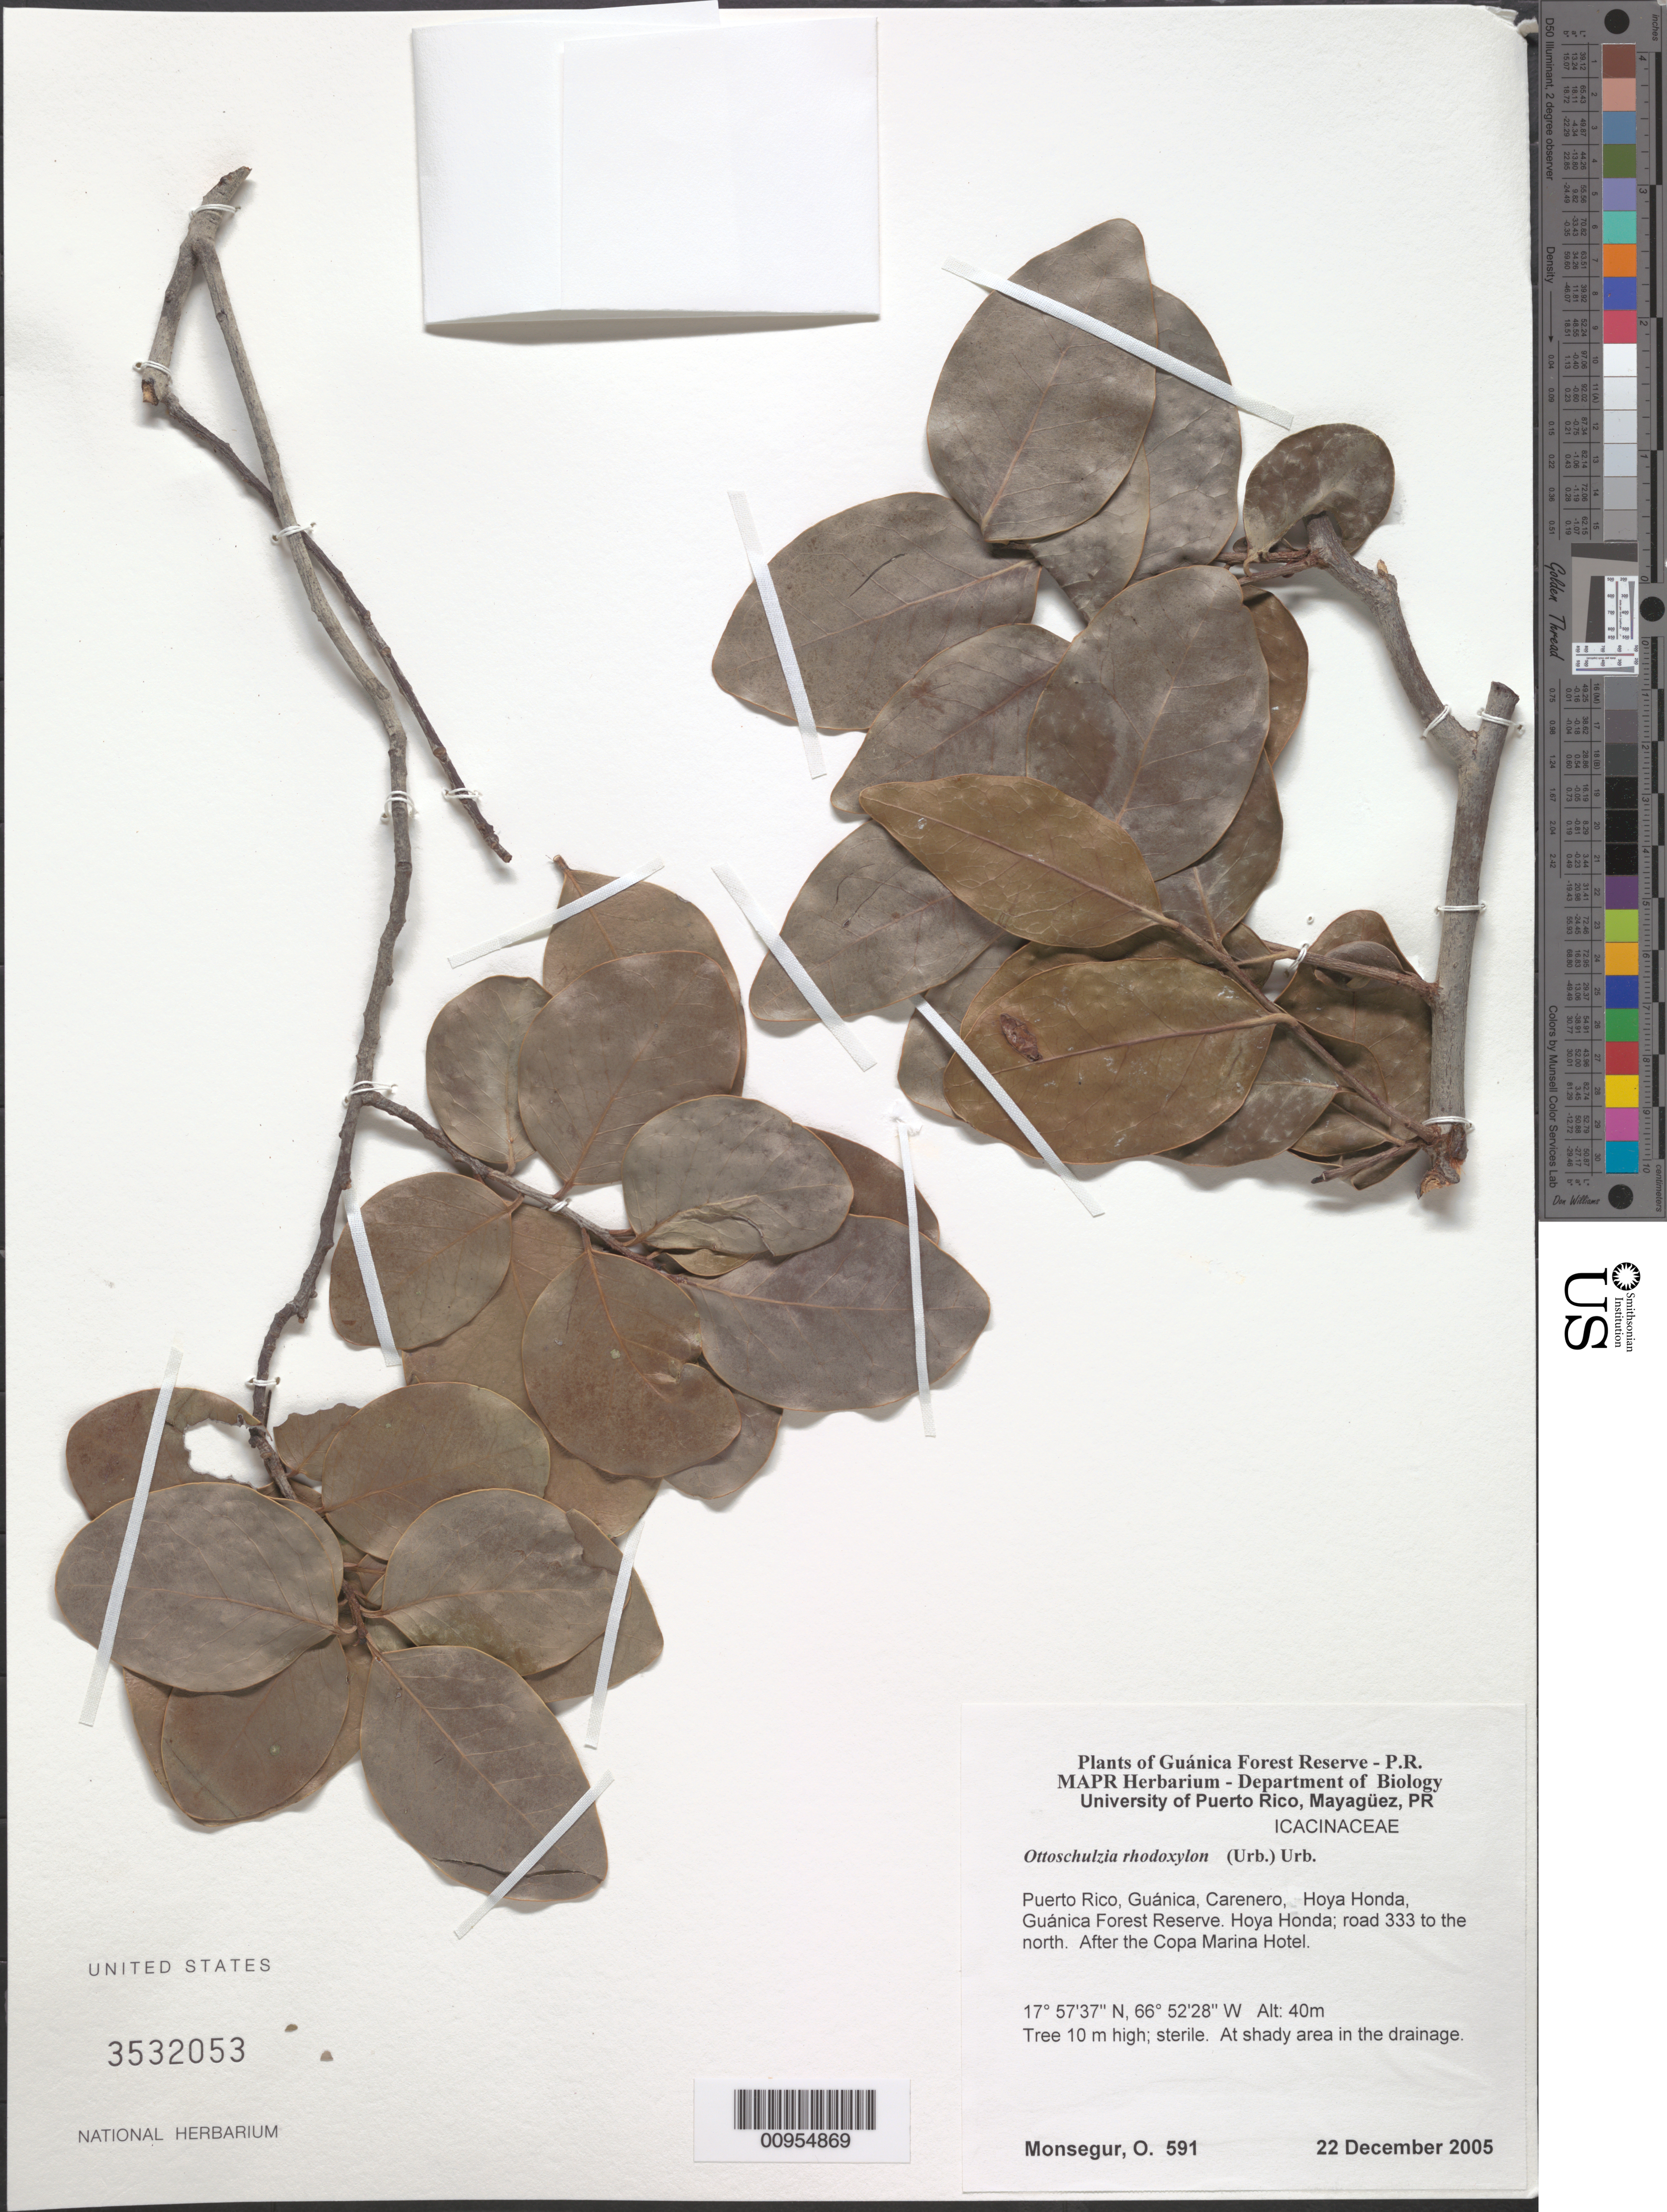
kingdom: Plantae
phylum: Tracheophyta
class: Magnoliopsida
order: Metteniusales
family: Metteniusaceae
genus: Ottoschulzia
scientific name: Ottoschulzia rhodoxylon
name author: (Urb.) Urb.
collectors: O. Monsegur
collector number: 591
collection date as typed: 22 Dec 2005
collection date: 2005-12-22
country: Puerto Rico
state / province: Guánica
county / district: Carenero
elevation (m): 40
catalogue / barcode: US 3532053